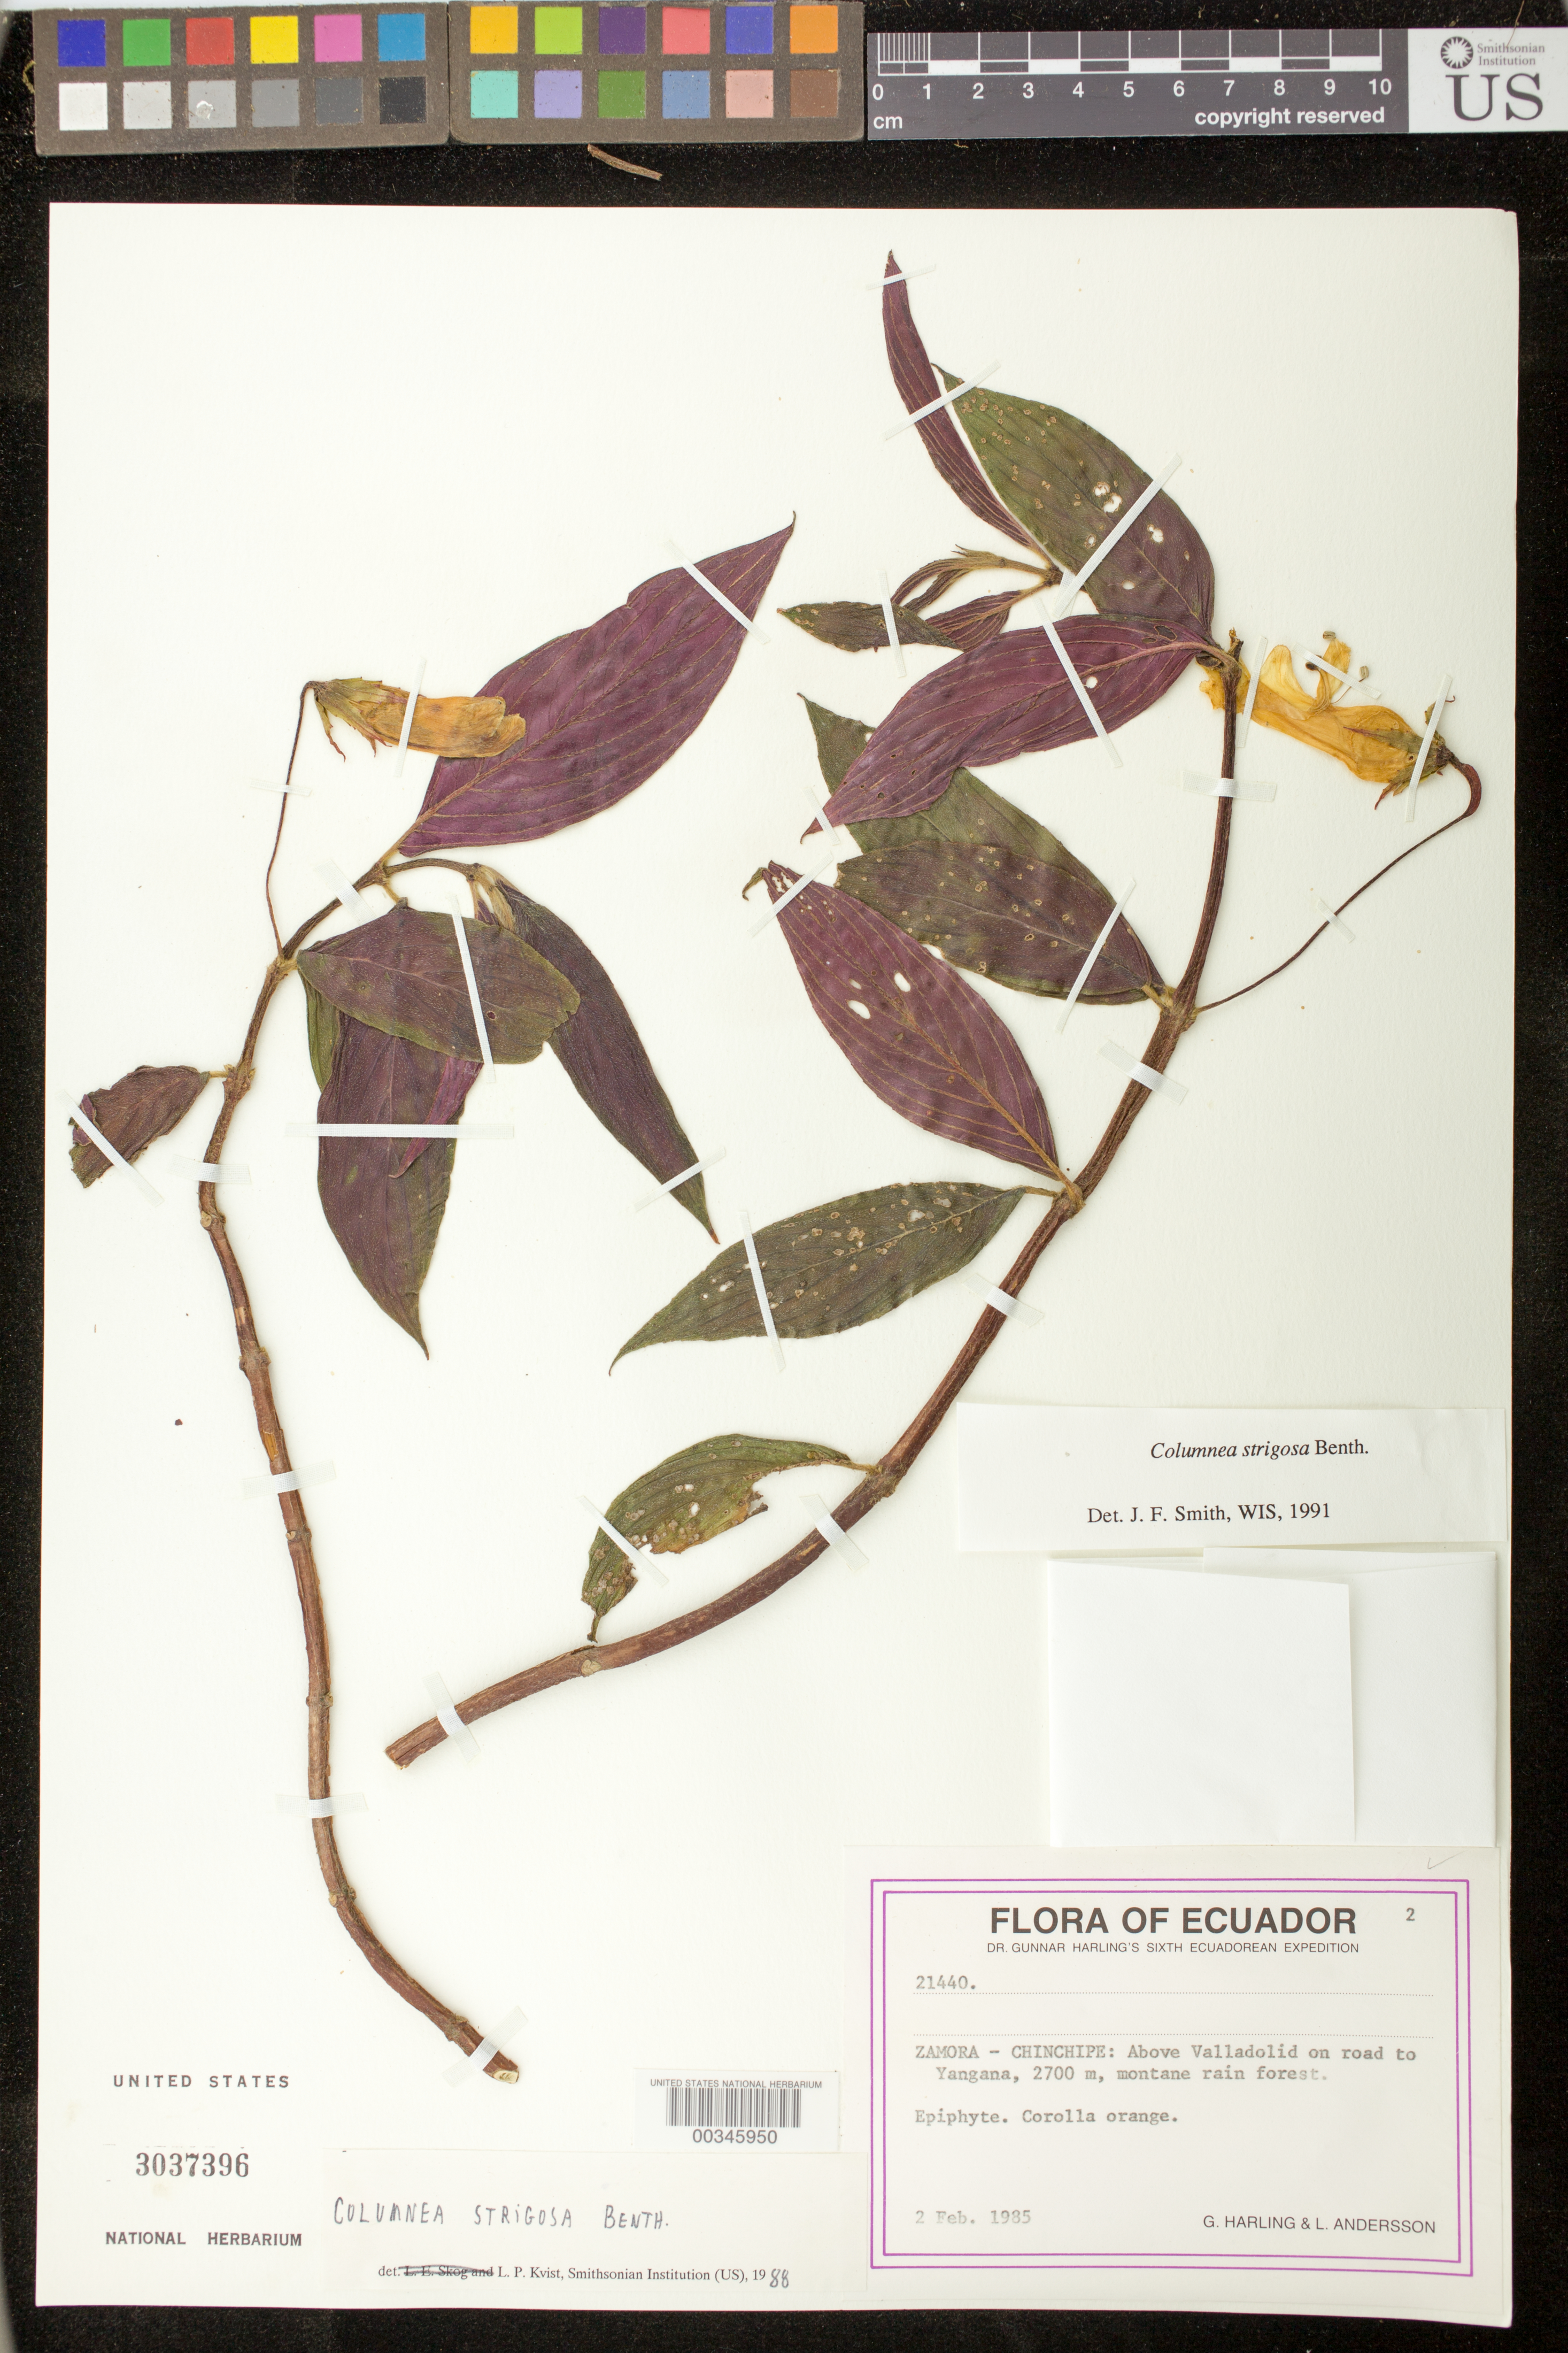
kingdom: Plantae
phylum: Tracheophyta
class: Magnoliopsida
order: Lamiales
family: Gesneriaceae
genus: Columnea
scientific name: Columnea strigosa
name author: Benth.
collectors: G. Harling & L. Andersson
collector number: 21440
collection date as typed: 02 Feb 1985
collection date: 1985-02-02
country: Ecuador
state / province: Zamora-Chinchipe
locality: Above Valladolid on road to Yangana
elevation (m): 2700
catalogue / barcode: US 3037396